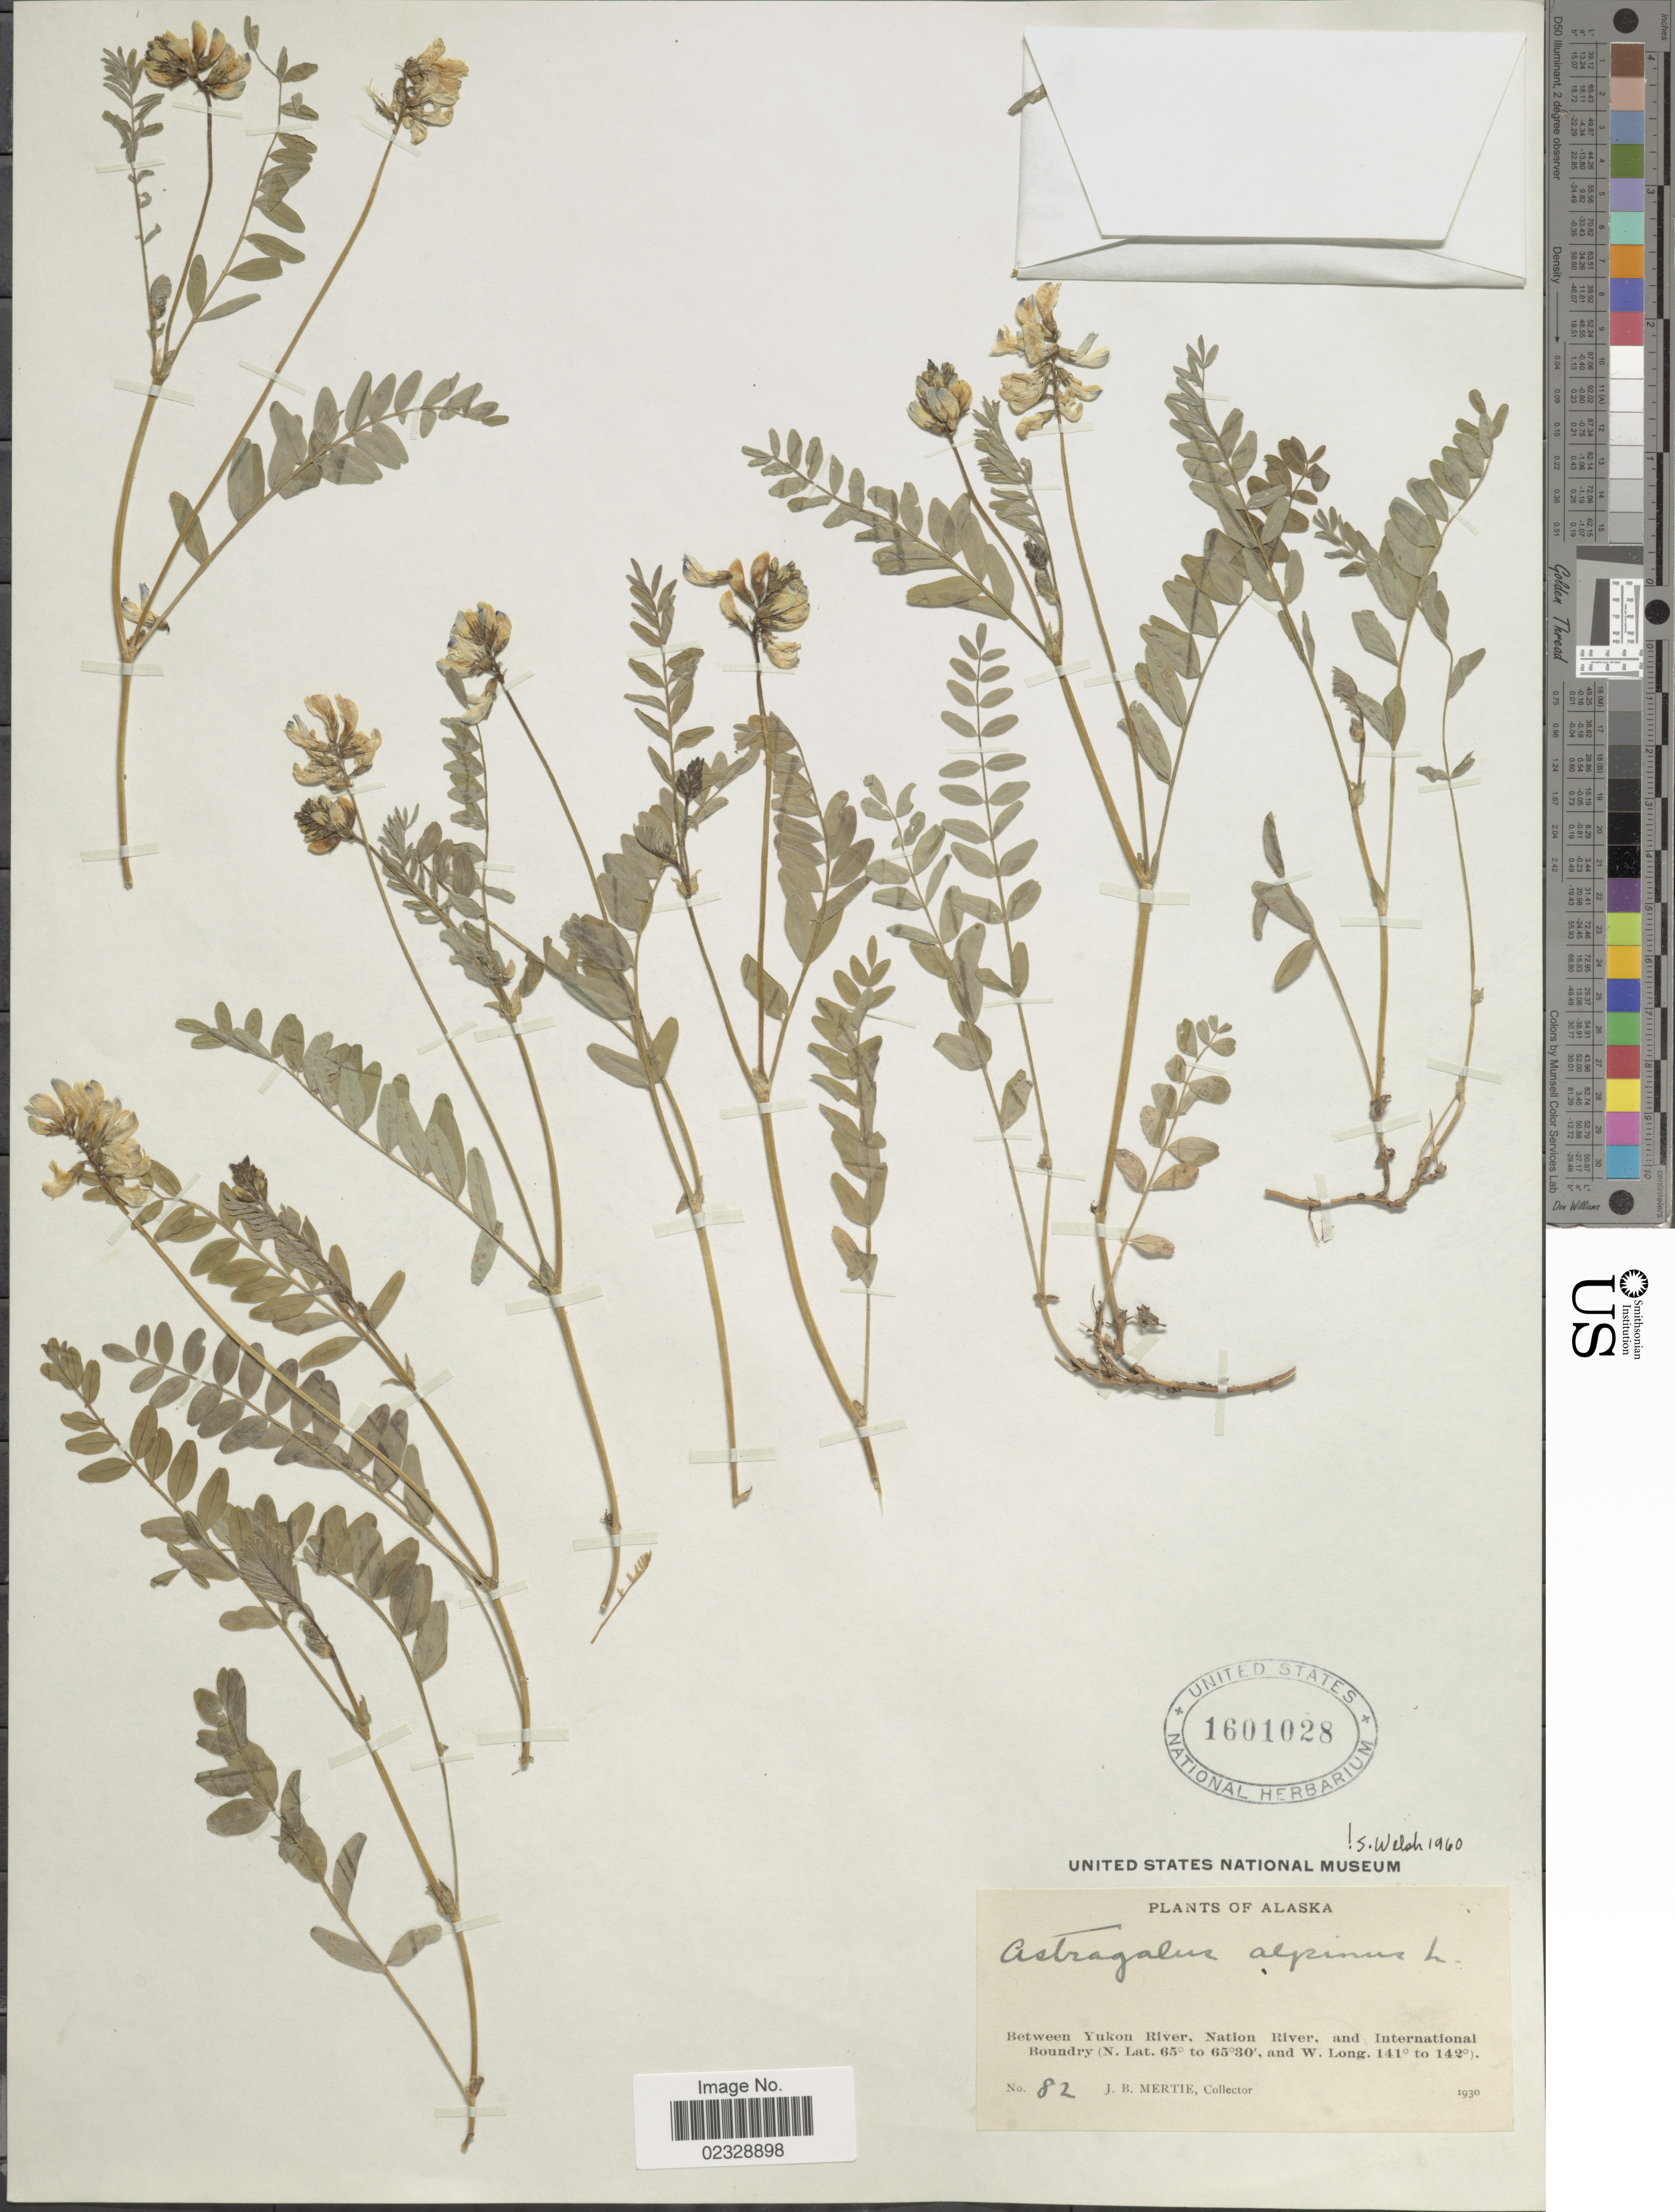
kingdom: Plantae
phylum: Tracheophyta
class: Magnoliopsida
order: Fabales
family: Fabaceae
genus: Astragalus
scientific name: Astragalus alpinus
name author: L.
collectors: J. Mertie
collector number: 82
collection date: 1930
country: United States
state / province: Alaska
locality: Between Yukon River, Nation River, and International Boundary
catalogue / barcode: US 1601028